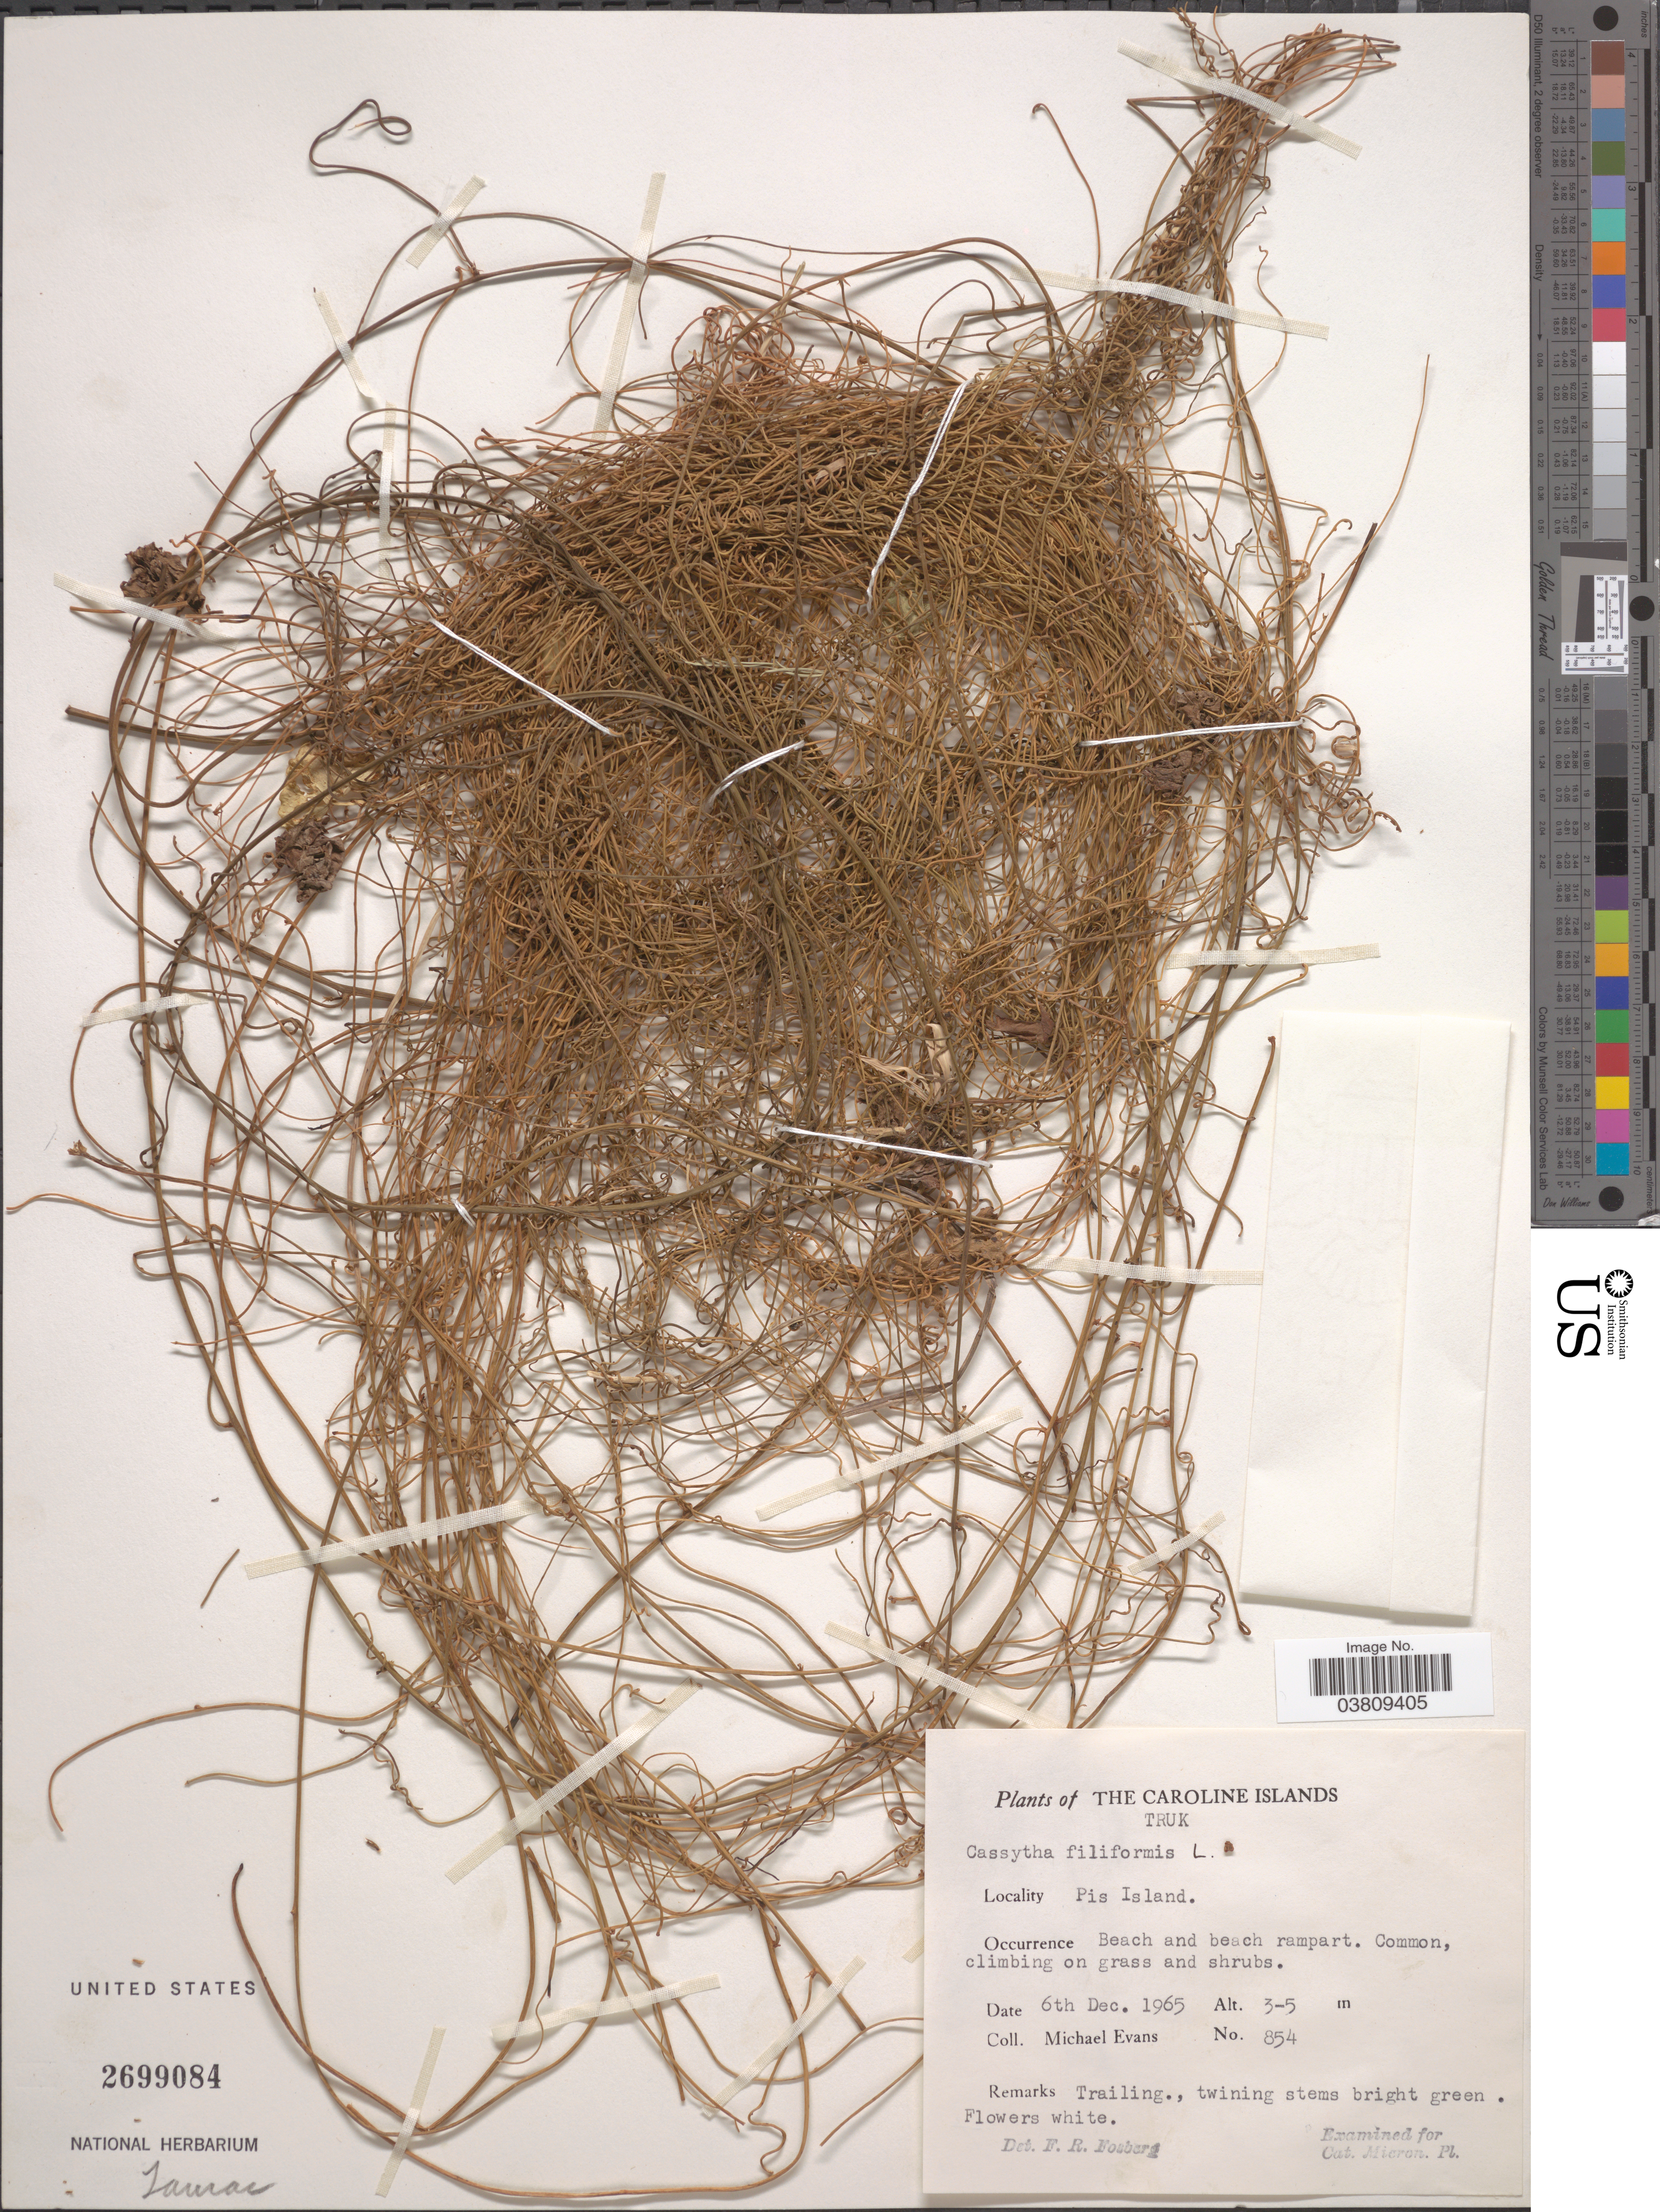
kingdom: Plantae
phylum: Tracheophyta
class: Magnoliopsida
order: Laurales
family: Lauraceae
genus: Cassytha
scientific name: Cassytha filiformis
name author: L.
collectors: M. Evans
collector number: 854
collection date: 1965-12-06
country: Micronesia, Federated States of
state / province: Truk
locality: The Caroline Islands. Pis Island.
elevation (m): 3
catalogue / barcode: US 2699084